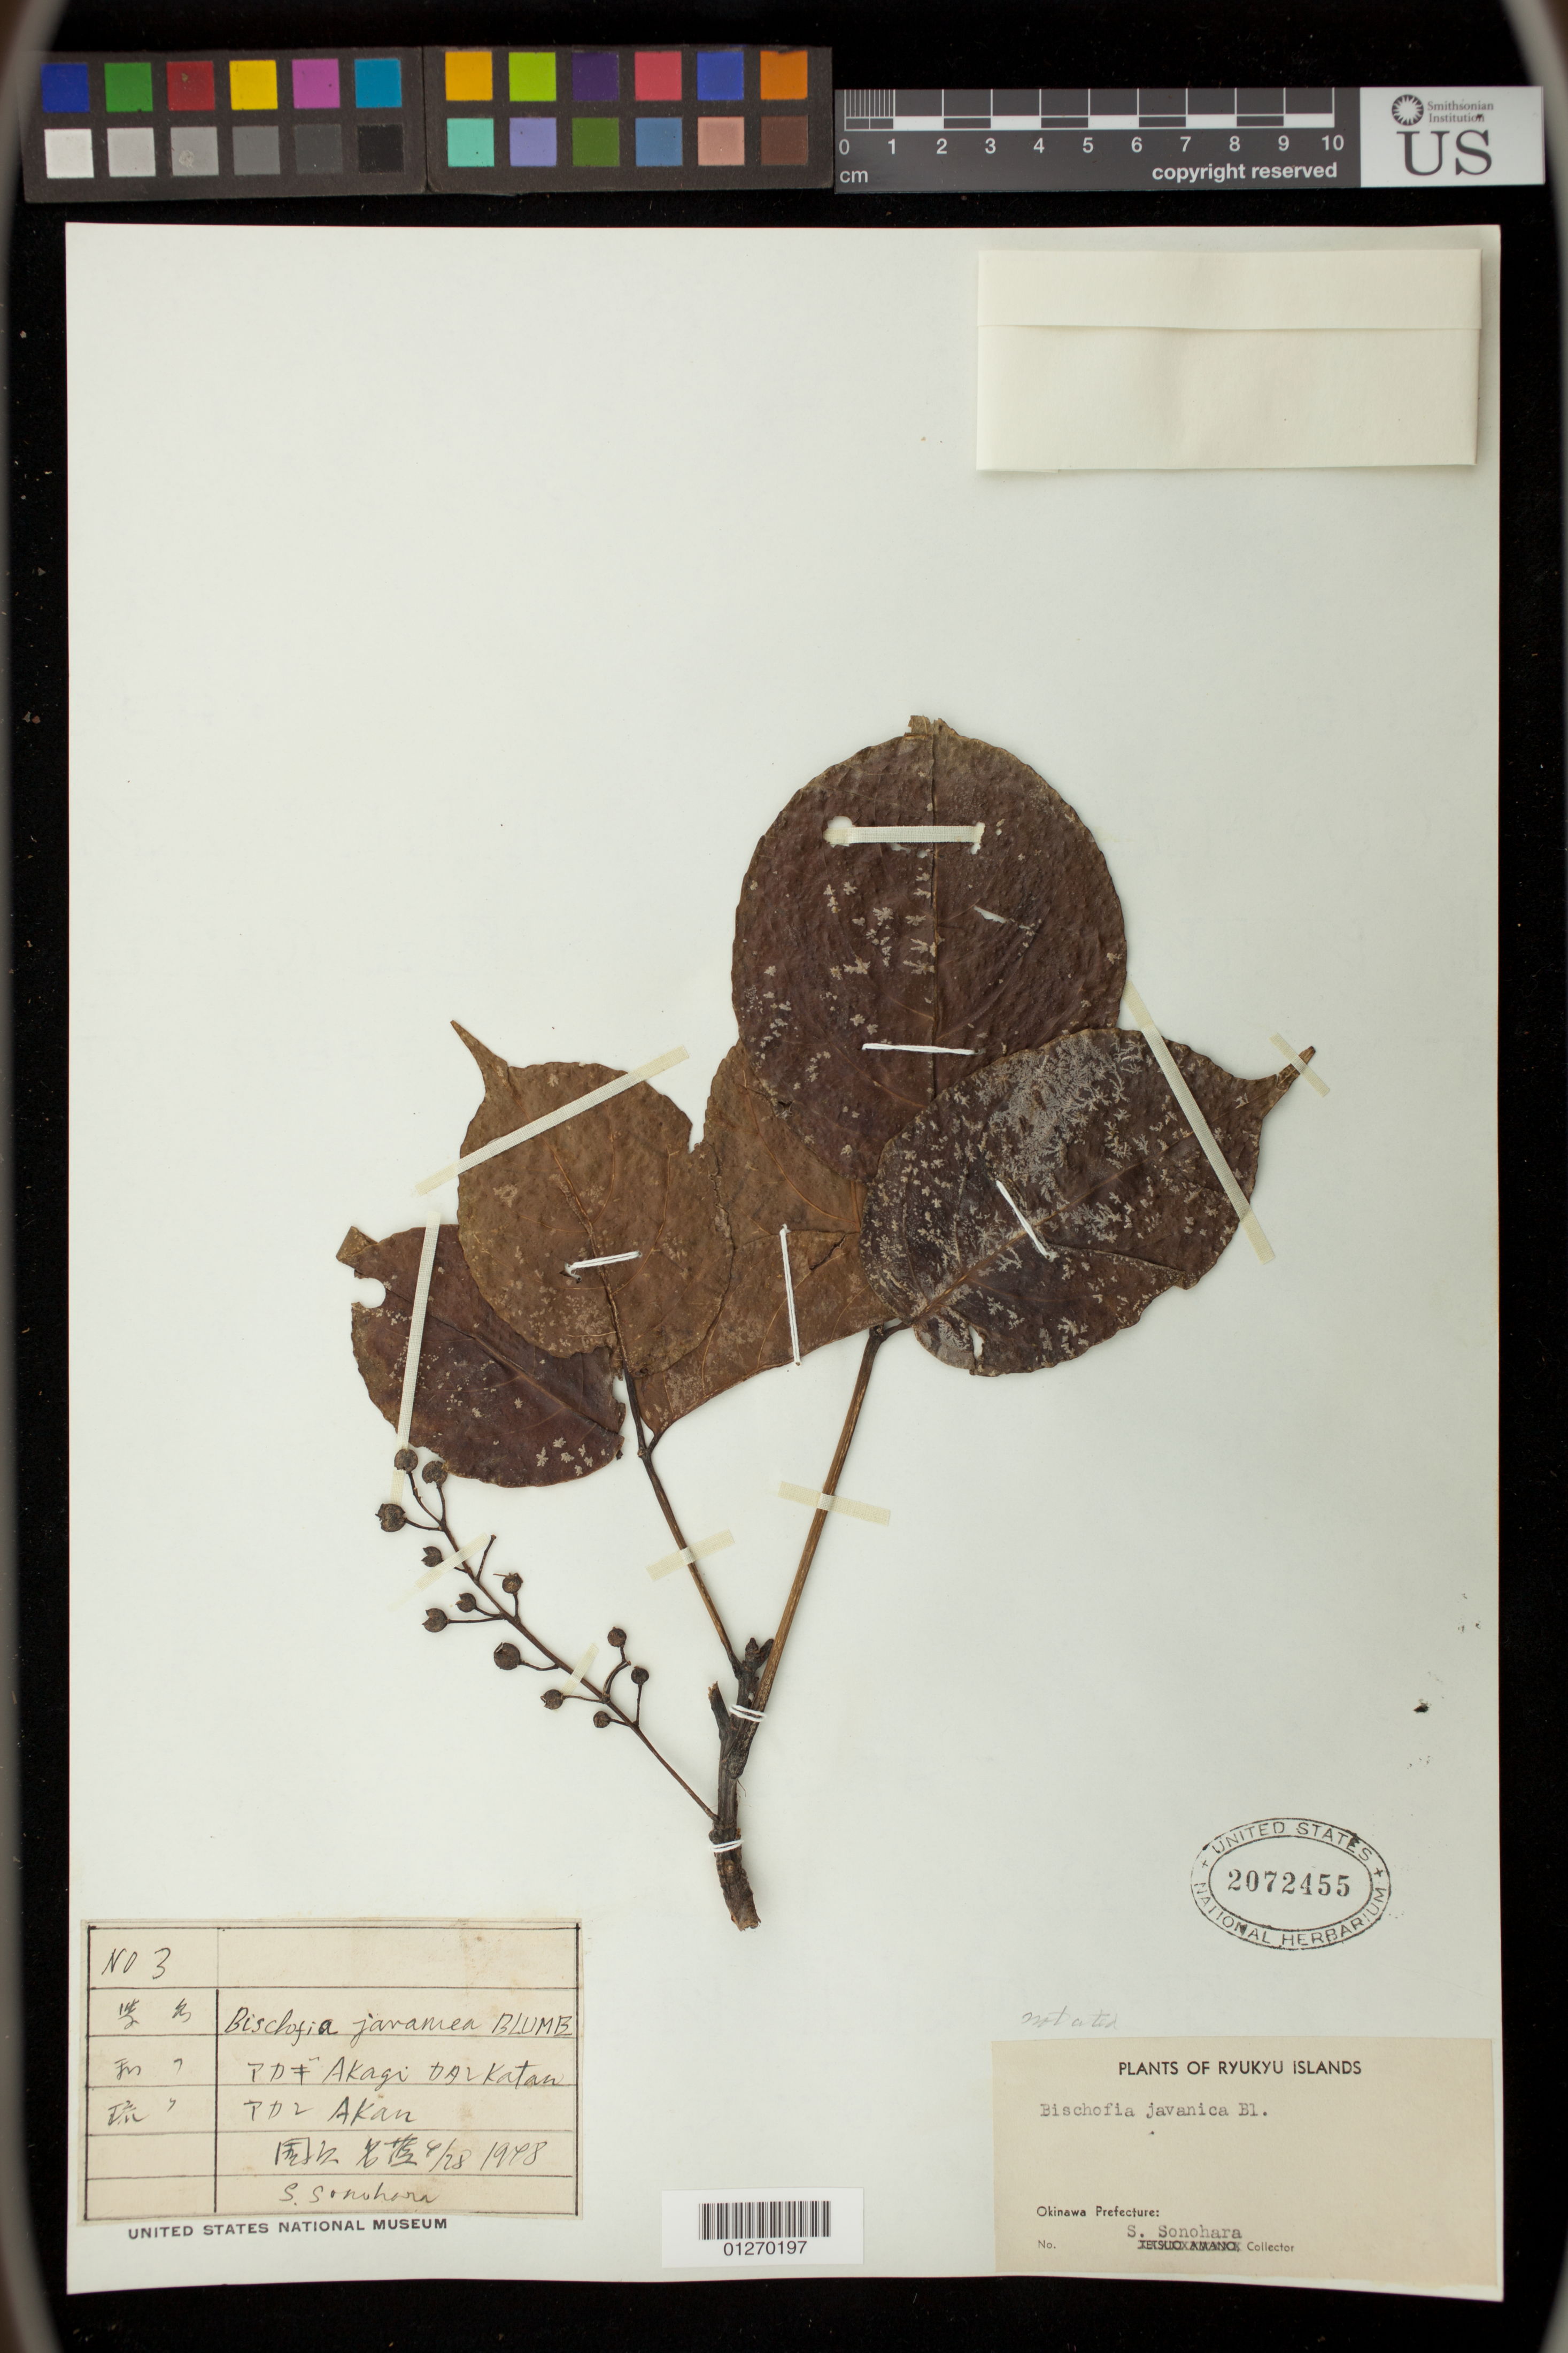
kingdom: Plantae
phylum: Tracheophyta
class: Magnoliopsida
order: Malpighiales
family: Phyllanthaceae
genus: Bischofia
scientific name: Bischofia javanica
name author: Blume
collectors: S. Sonohara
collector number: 3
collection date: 1948-06-28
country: Japan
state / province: Okinawa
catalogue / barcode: US 2072455